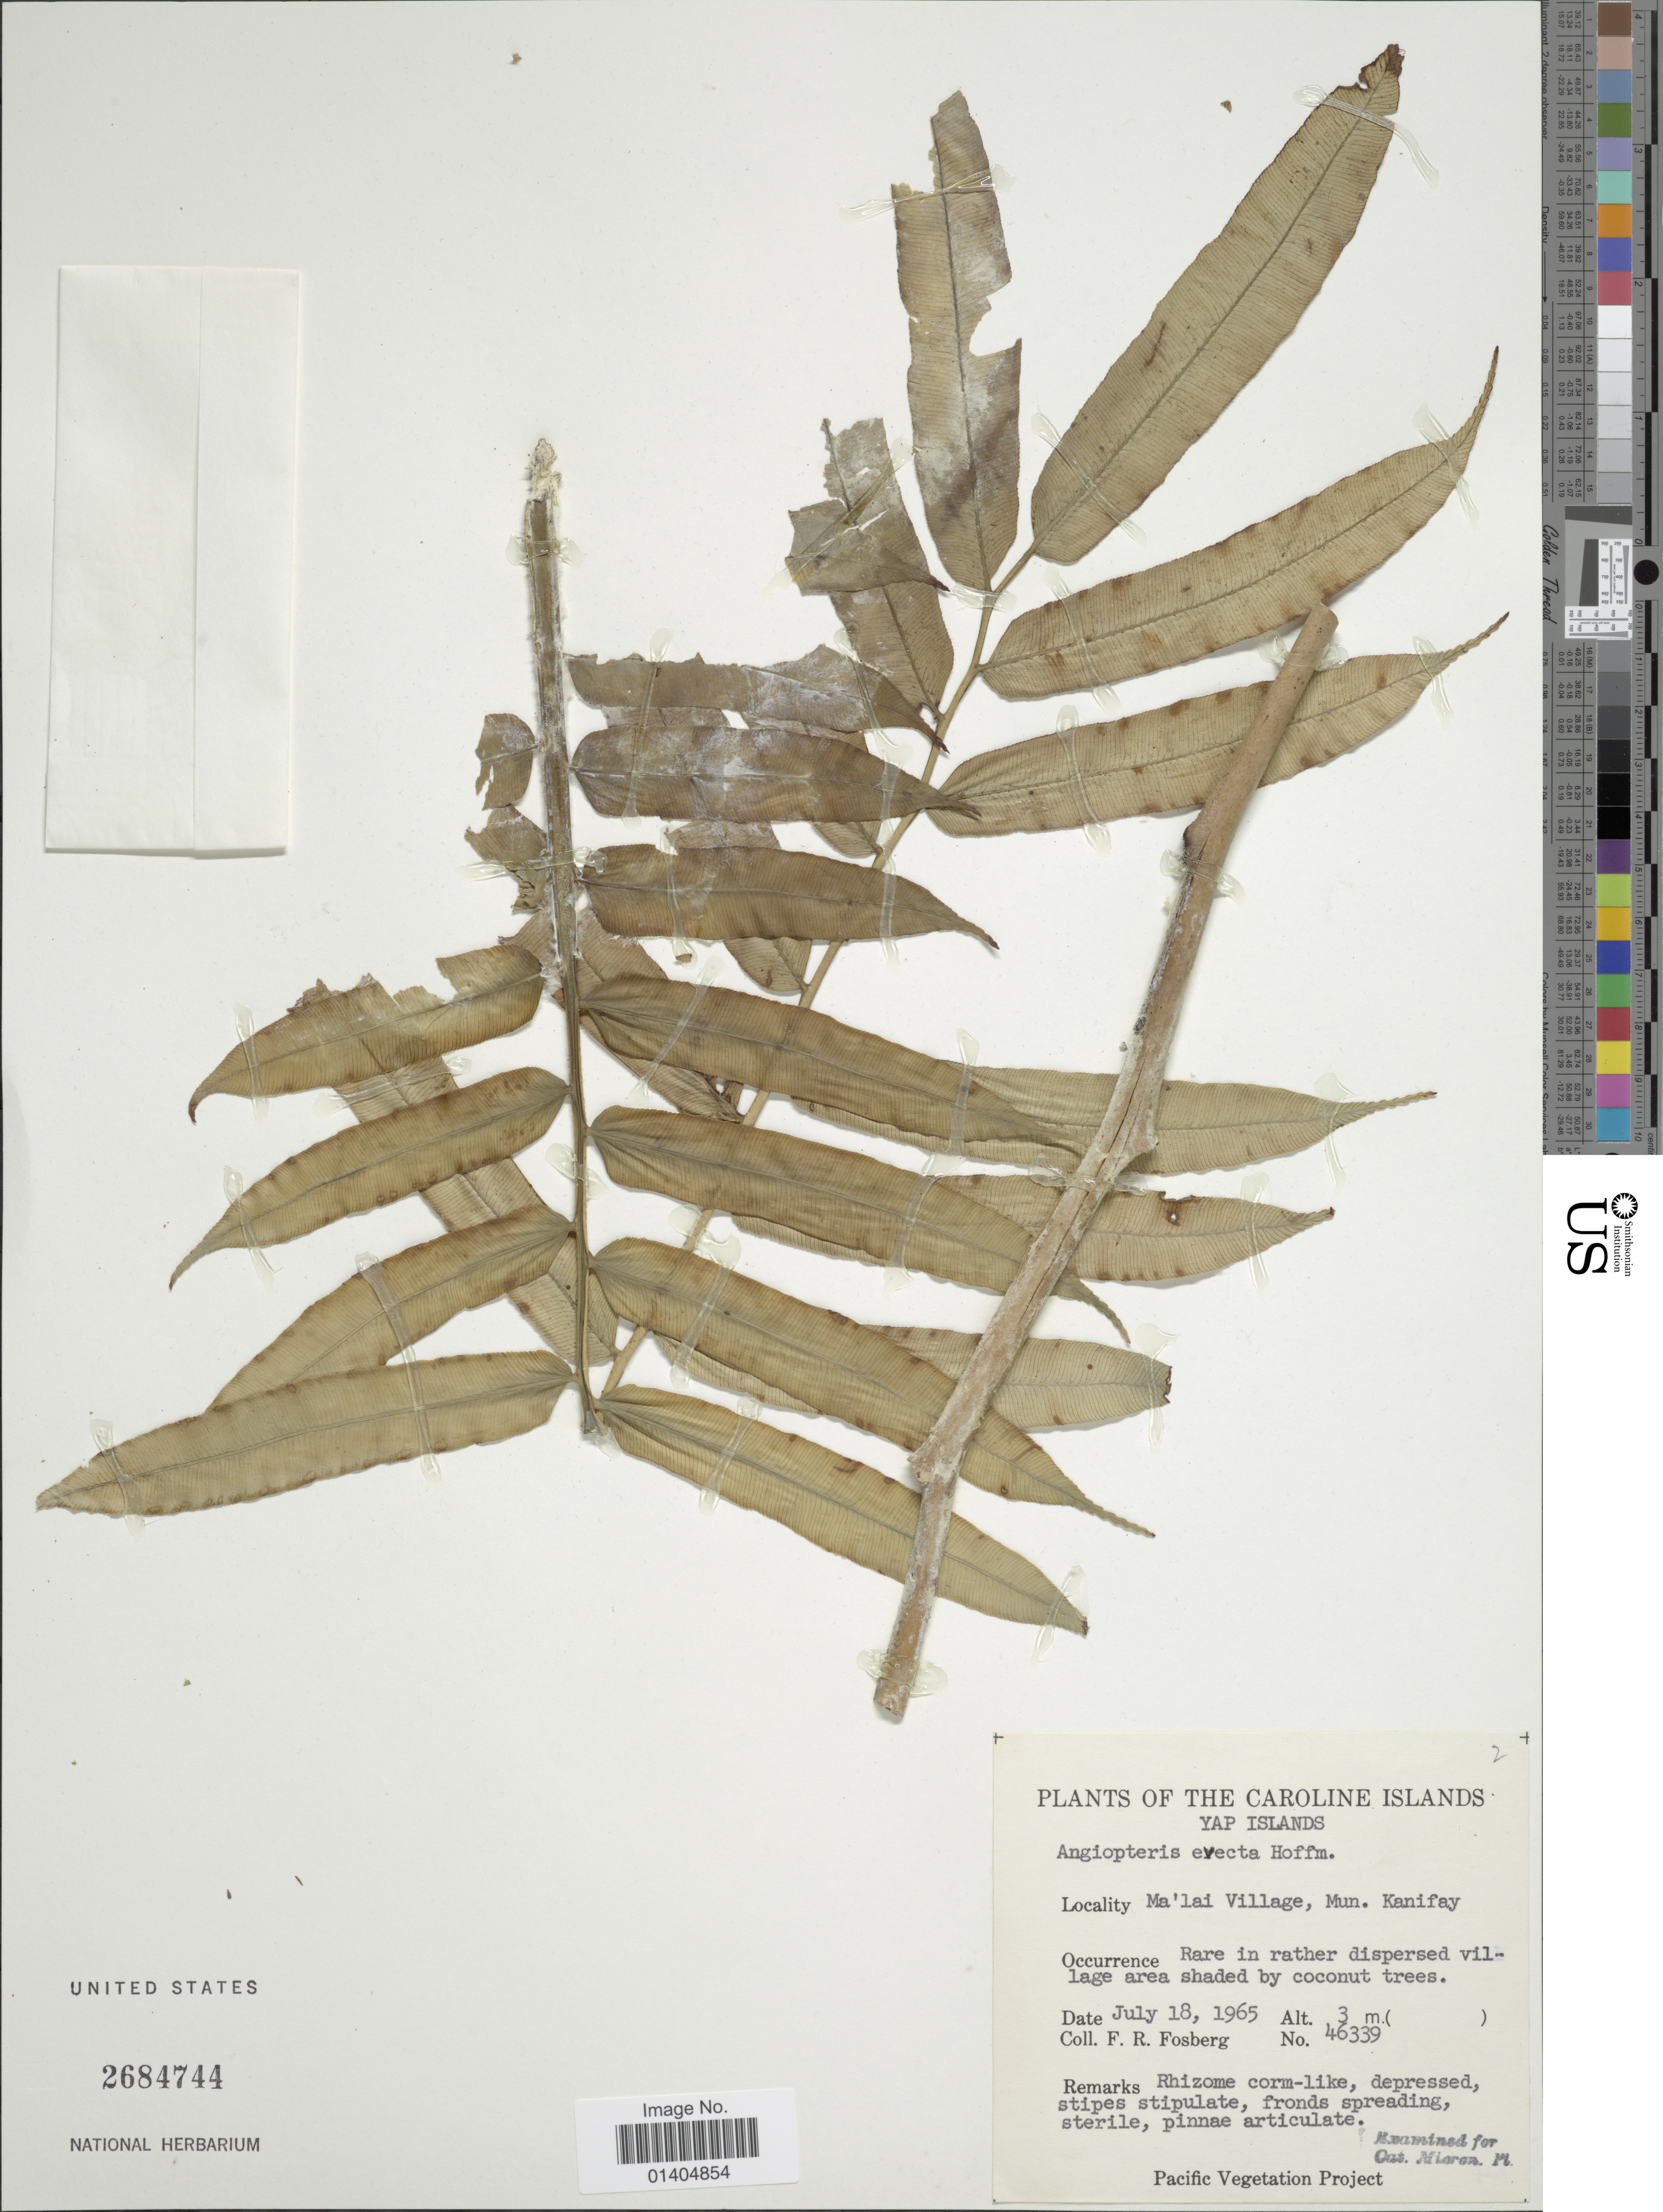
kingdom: Plantae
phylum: Tracheophyta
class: Polypodiopsida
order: Marattiales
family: Marattiaceae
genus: Angiopteris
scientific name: Angiopteris evecta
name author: (G. Forst.) Hoffm.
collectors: F. R. Fosberg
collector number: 46339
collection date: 1965-07-18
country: Micronesia, Federated States of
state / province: Yap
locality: The Caroline Islands, Yap Islands, Ma' lai Village, Mun. Kanifay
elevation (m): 3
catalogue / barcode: US 2684744